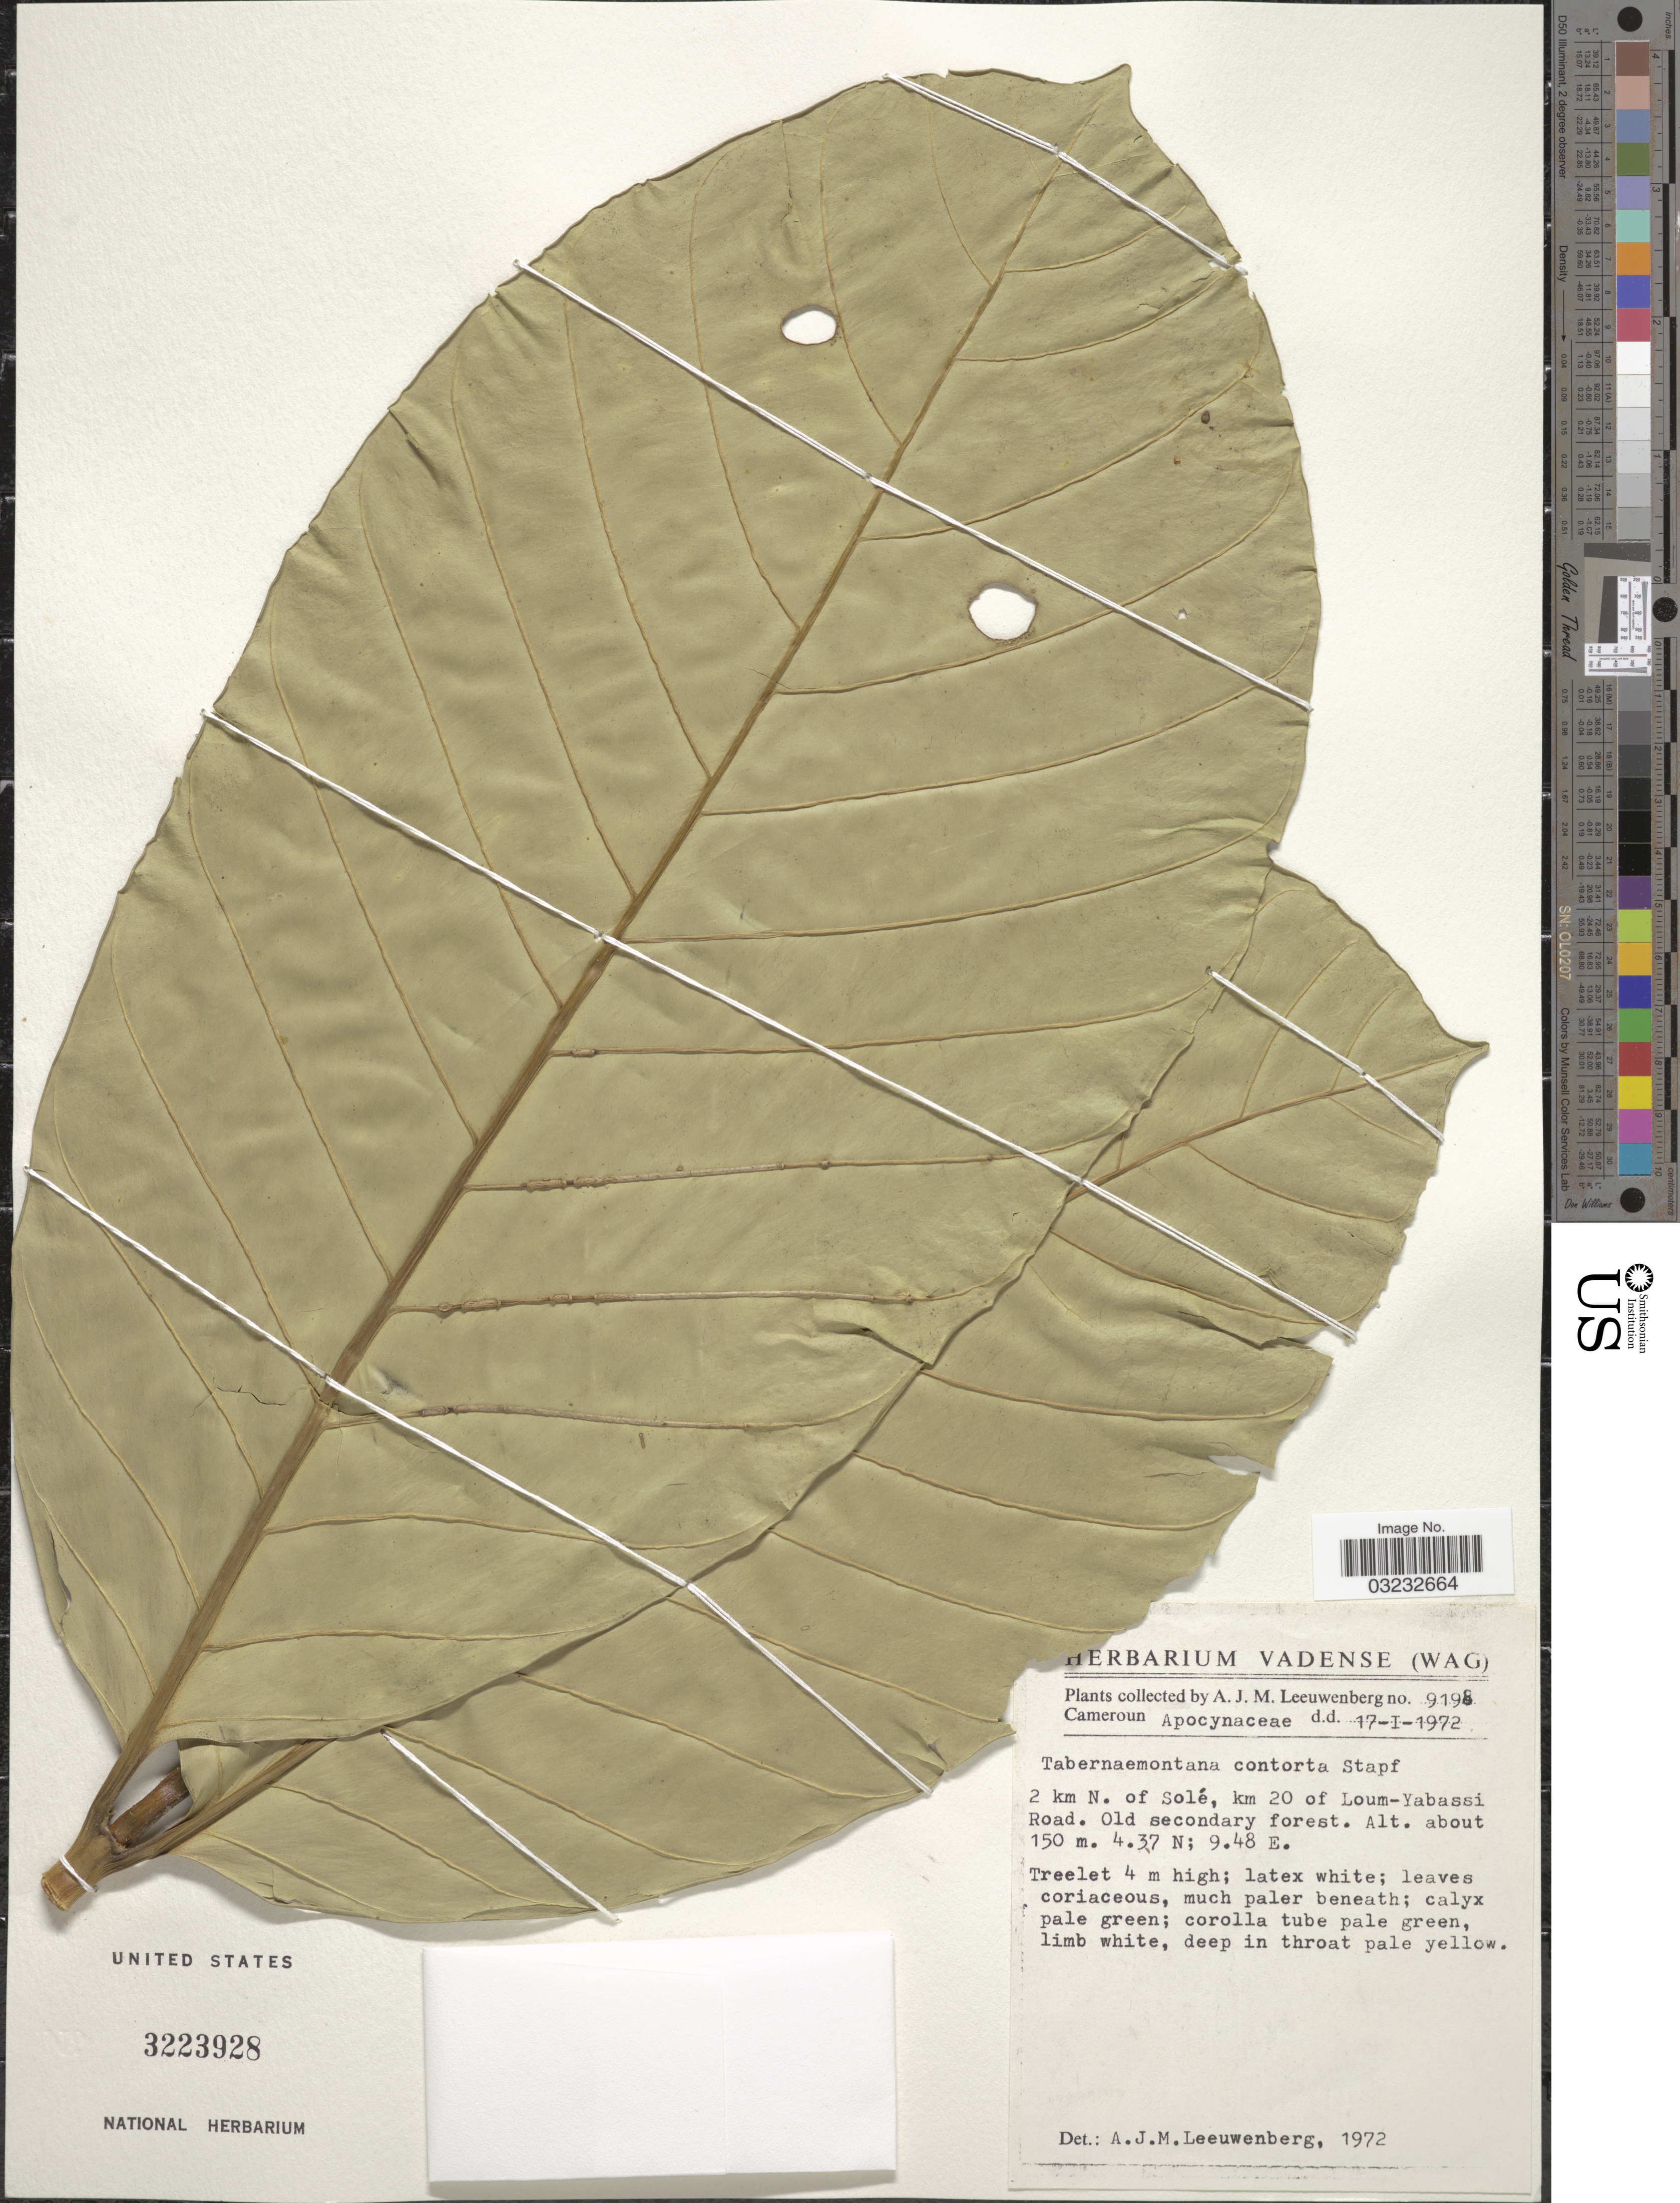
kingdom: Plantae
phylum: Tracheophyta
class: Magnoliopsida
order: Gentianales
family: Apocynaceae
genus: Tabernaemontana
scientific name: Tabernaemontana contorta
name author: Stapf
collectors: A. J. M. Leeuwenberg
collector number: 9198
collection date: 1972-01-17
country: Cameroon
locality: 2 km N. of Solé, km 20 of Loum-Yabasso Road.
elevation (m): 150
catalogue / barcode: US 3223928